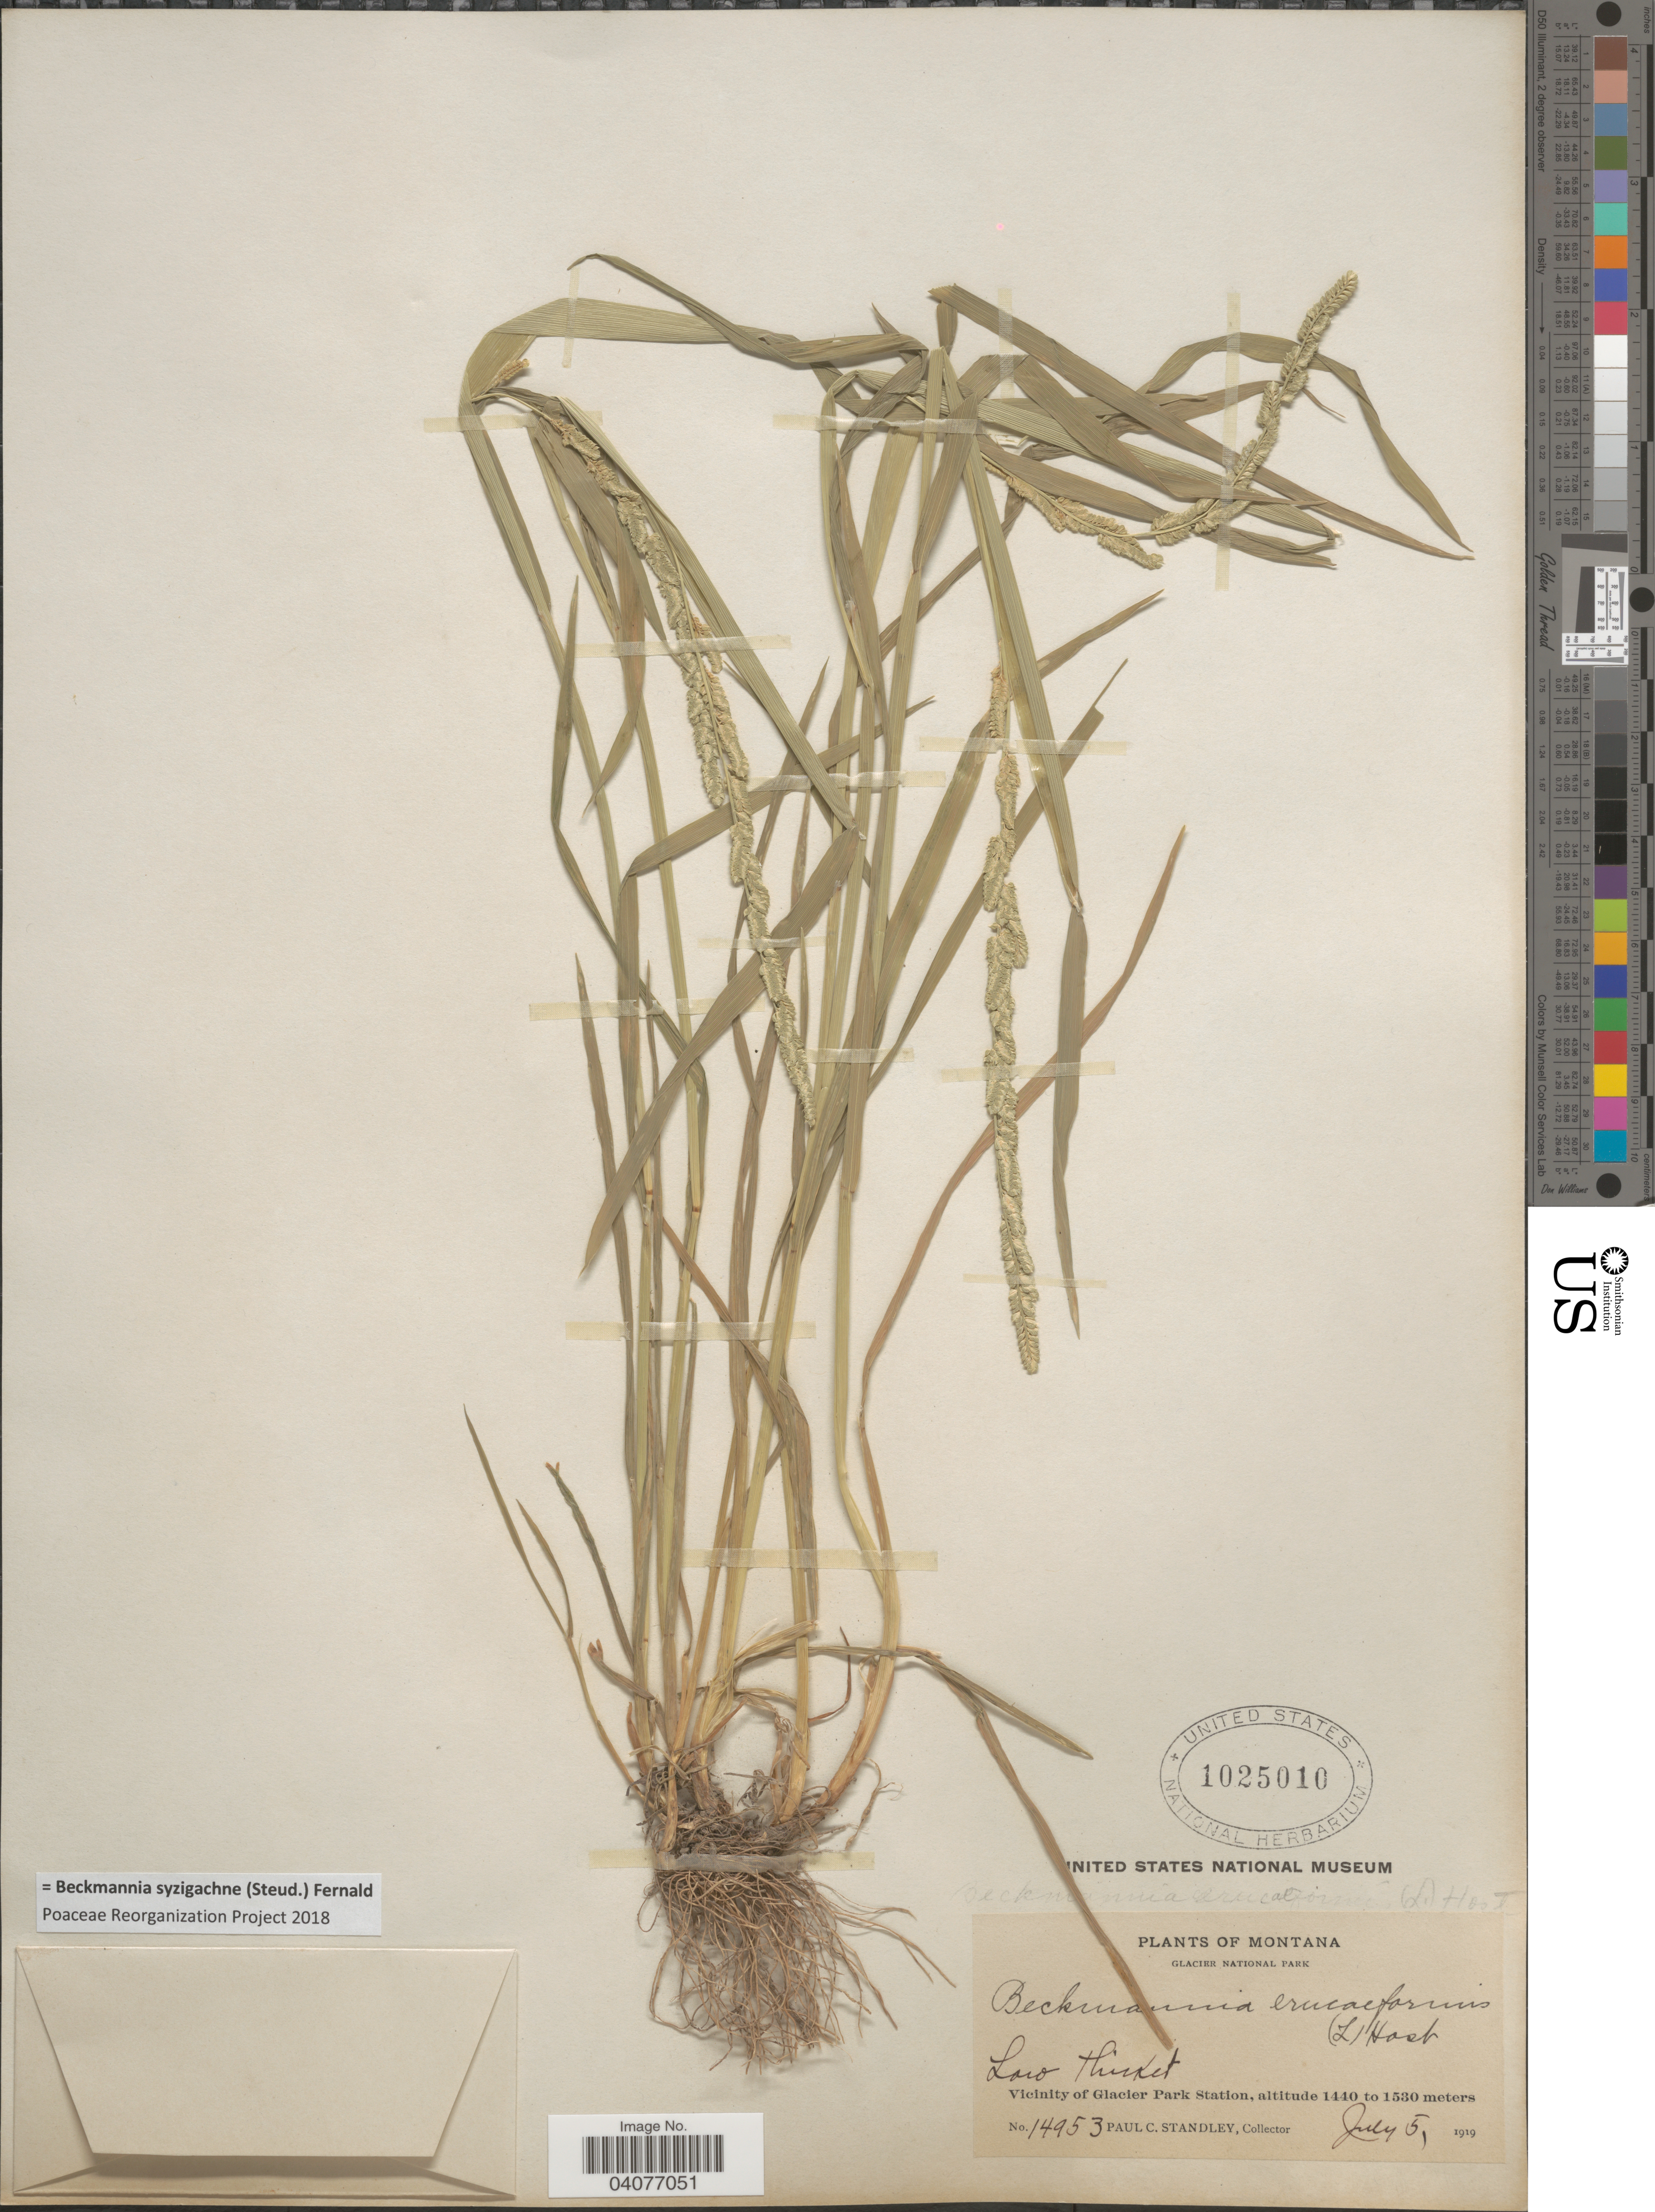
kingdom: Plantae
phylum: Tracheophyta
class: Liliopsida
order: Poales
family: Poaceae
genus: Beckmannia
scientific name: Beckmannia syzigachne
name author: (Steud.) Fernald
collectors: P. C. Standley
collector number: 14953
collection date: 1919-07-05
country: United States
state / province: Montana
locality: Glacier National Park. Low thicket. Vicinity of Glacier Park Station.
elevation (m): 1440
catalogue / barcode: US 1025010